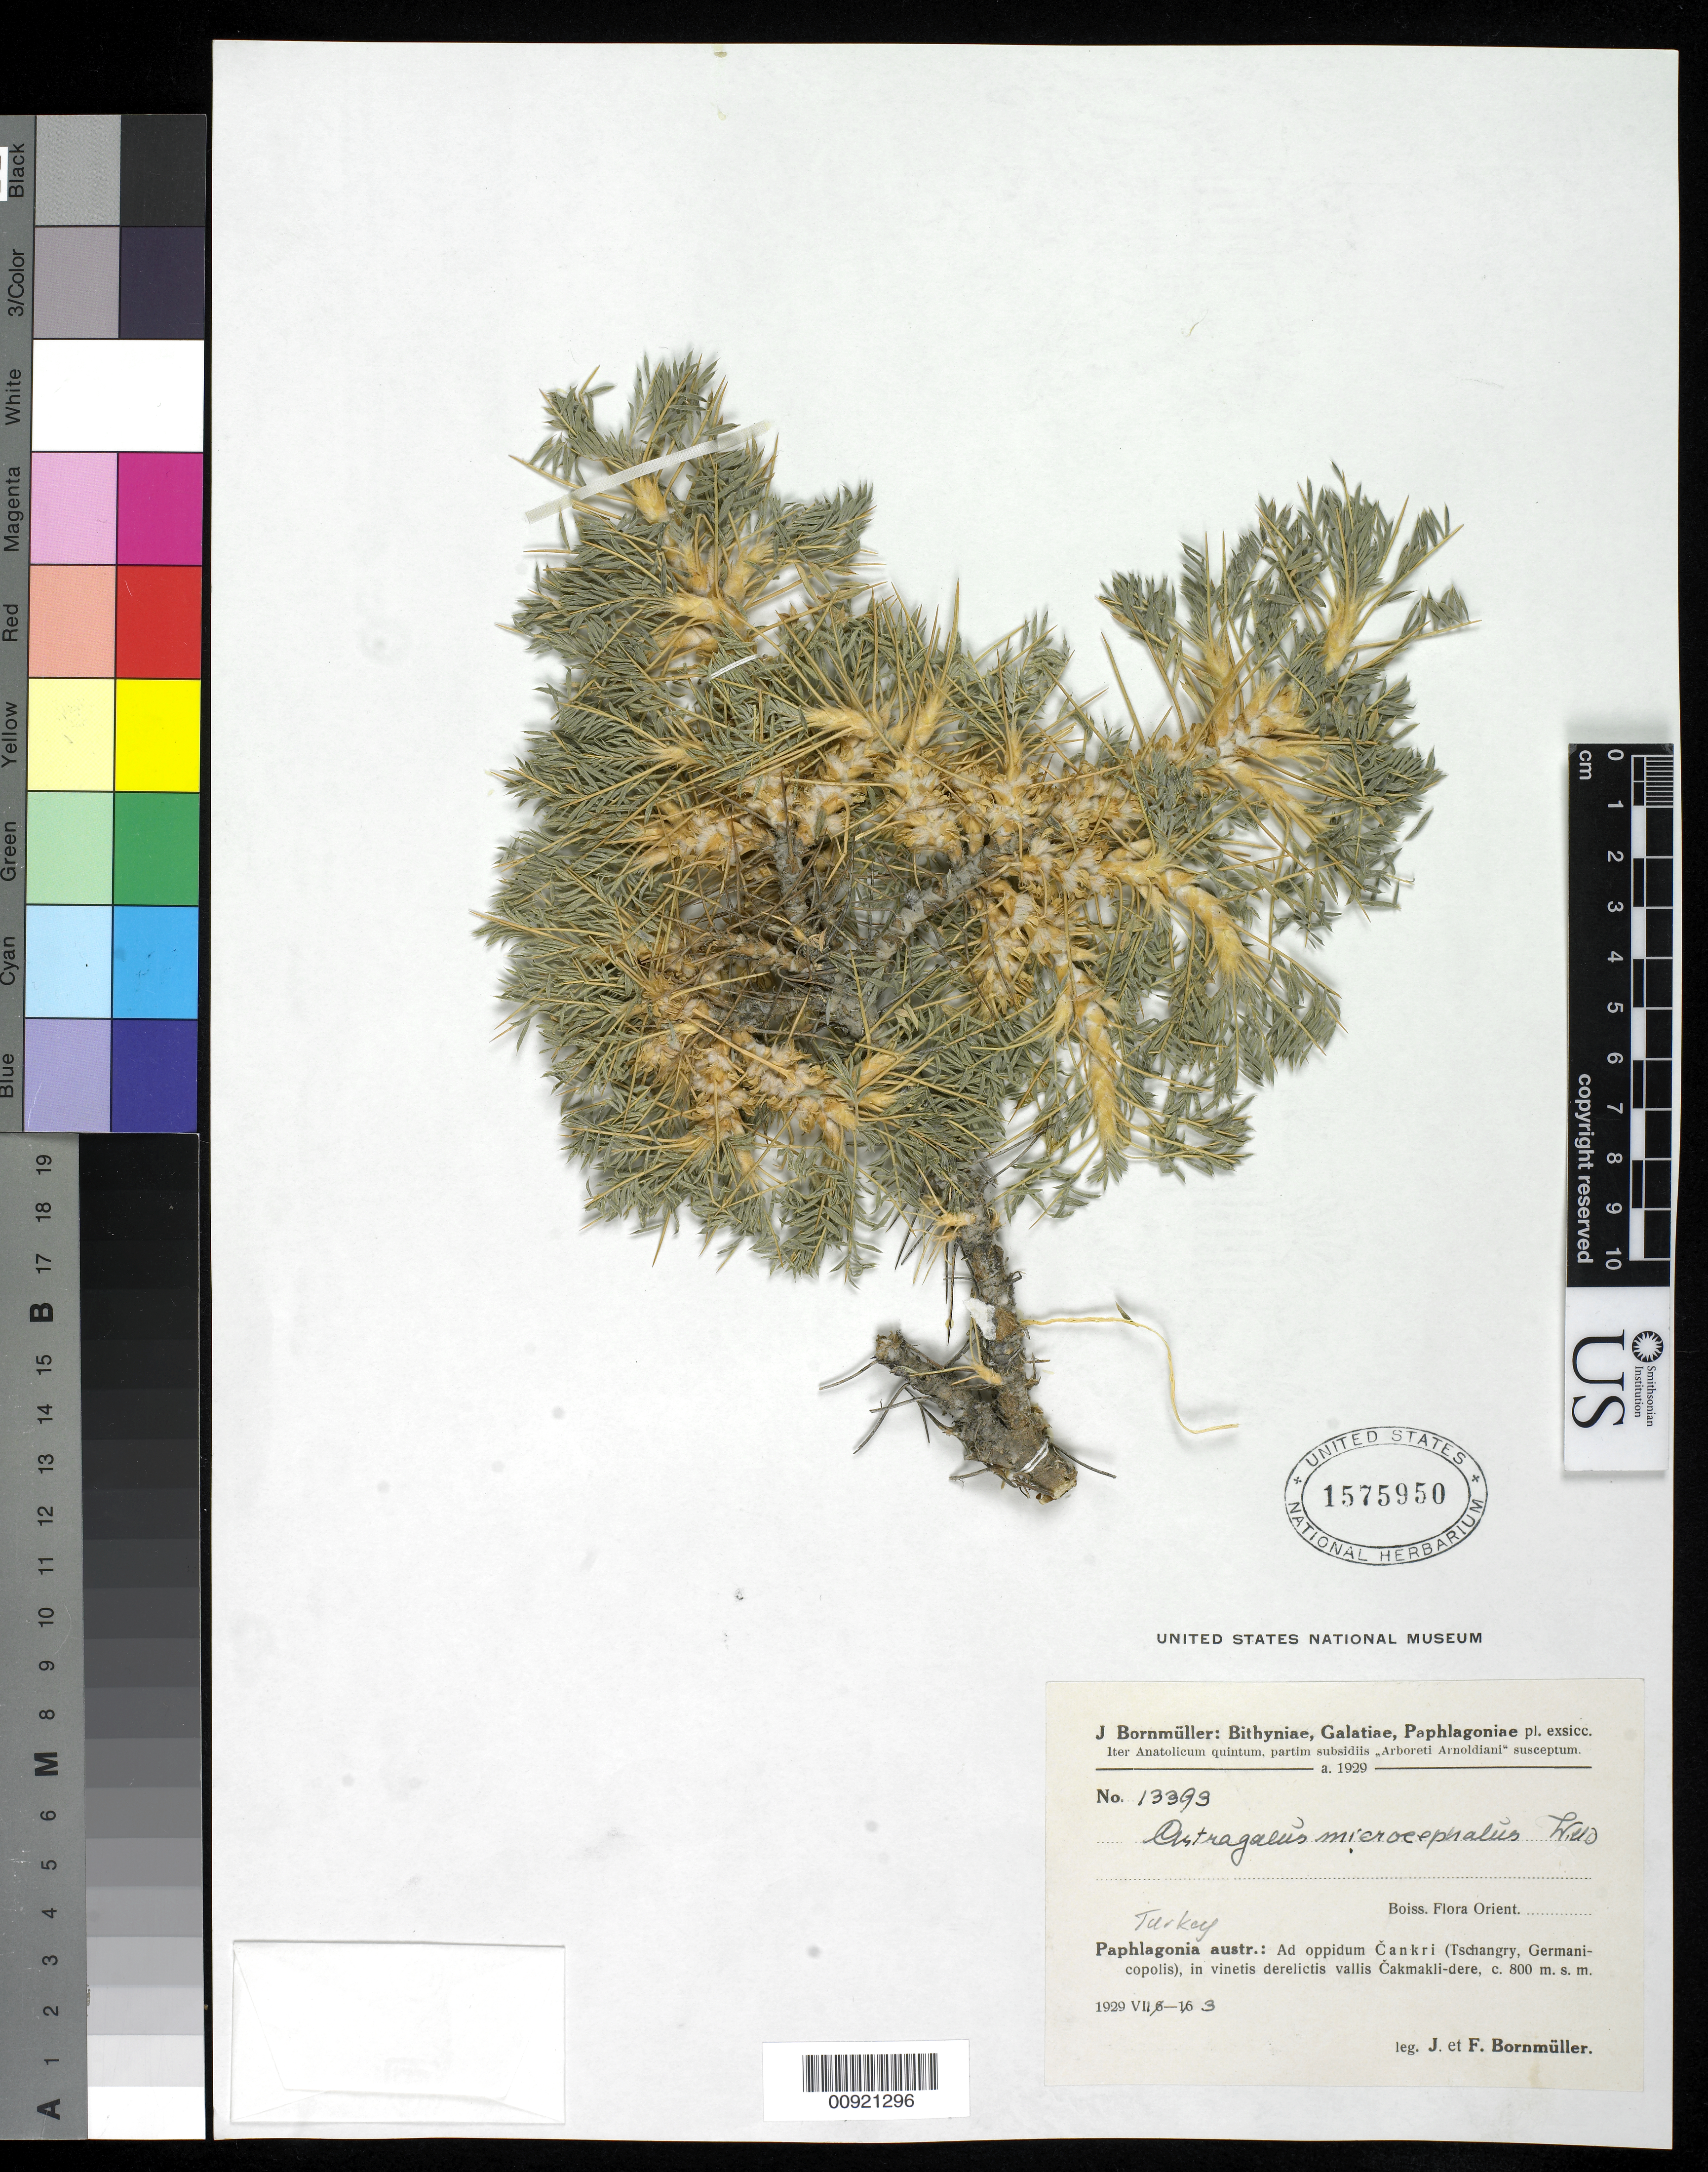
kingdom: Plantae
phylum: Tracheophyta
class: Magnoliopsida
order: Fabales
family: Fabaceae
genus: Astragalus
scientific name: Astragalus microcephalus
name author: Willd.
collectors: J. Bornmüller & A. Bornmüller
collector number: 13393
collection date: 1929-07-03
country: Turkey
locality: Anatolicum. Boiss. Orient. Paphlagonia austr.: ad oppidum Cankri ( Tschangry, Germanicopolis), in vinetis derelictis vallis Cakmakli-dere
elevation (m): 800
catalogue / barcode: US 1575950